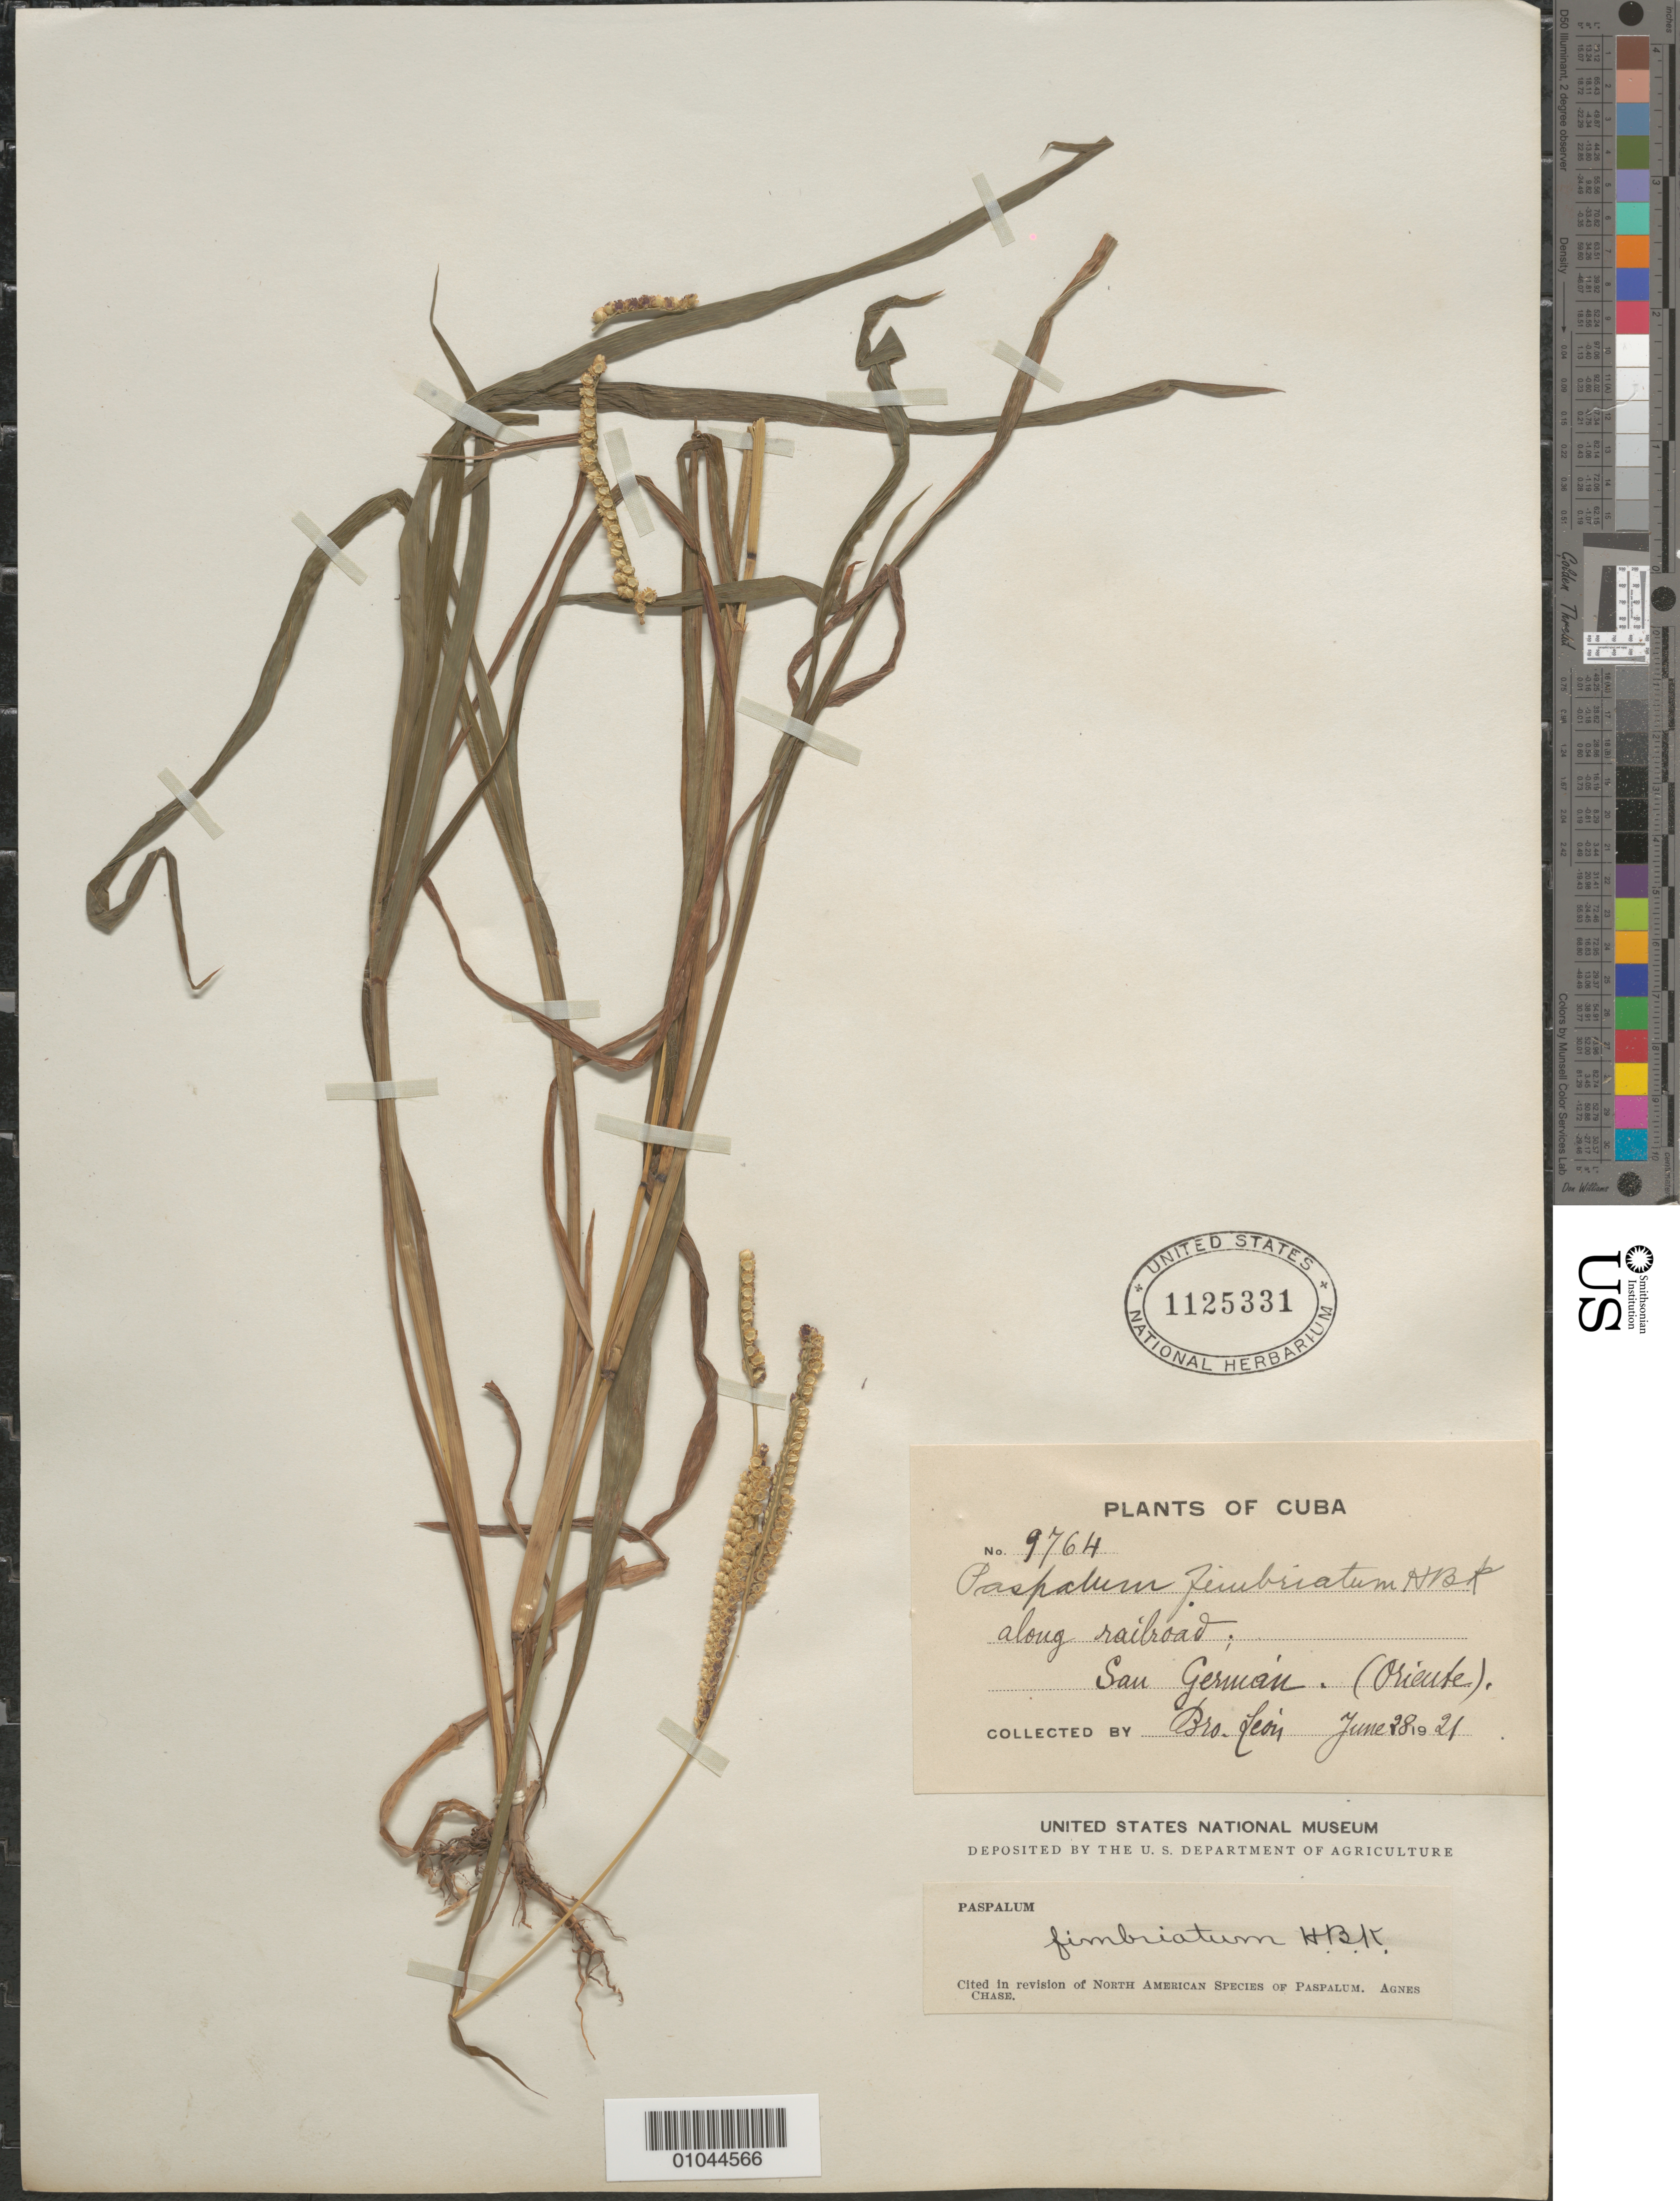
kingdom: Plantae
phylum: Tracheophyta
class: Liliopsida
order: Poales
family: Poaceae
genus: Paspalum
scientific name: Paspalum fimbriatum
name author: Kunth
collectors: Bro. León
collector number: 9764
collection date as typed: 28 Jun 1921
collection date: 1921-06-28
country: Cuba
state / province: Oriente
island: Cuba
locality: San German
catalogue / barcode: US 1125331